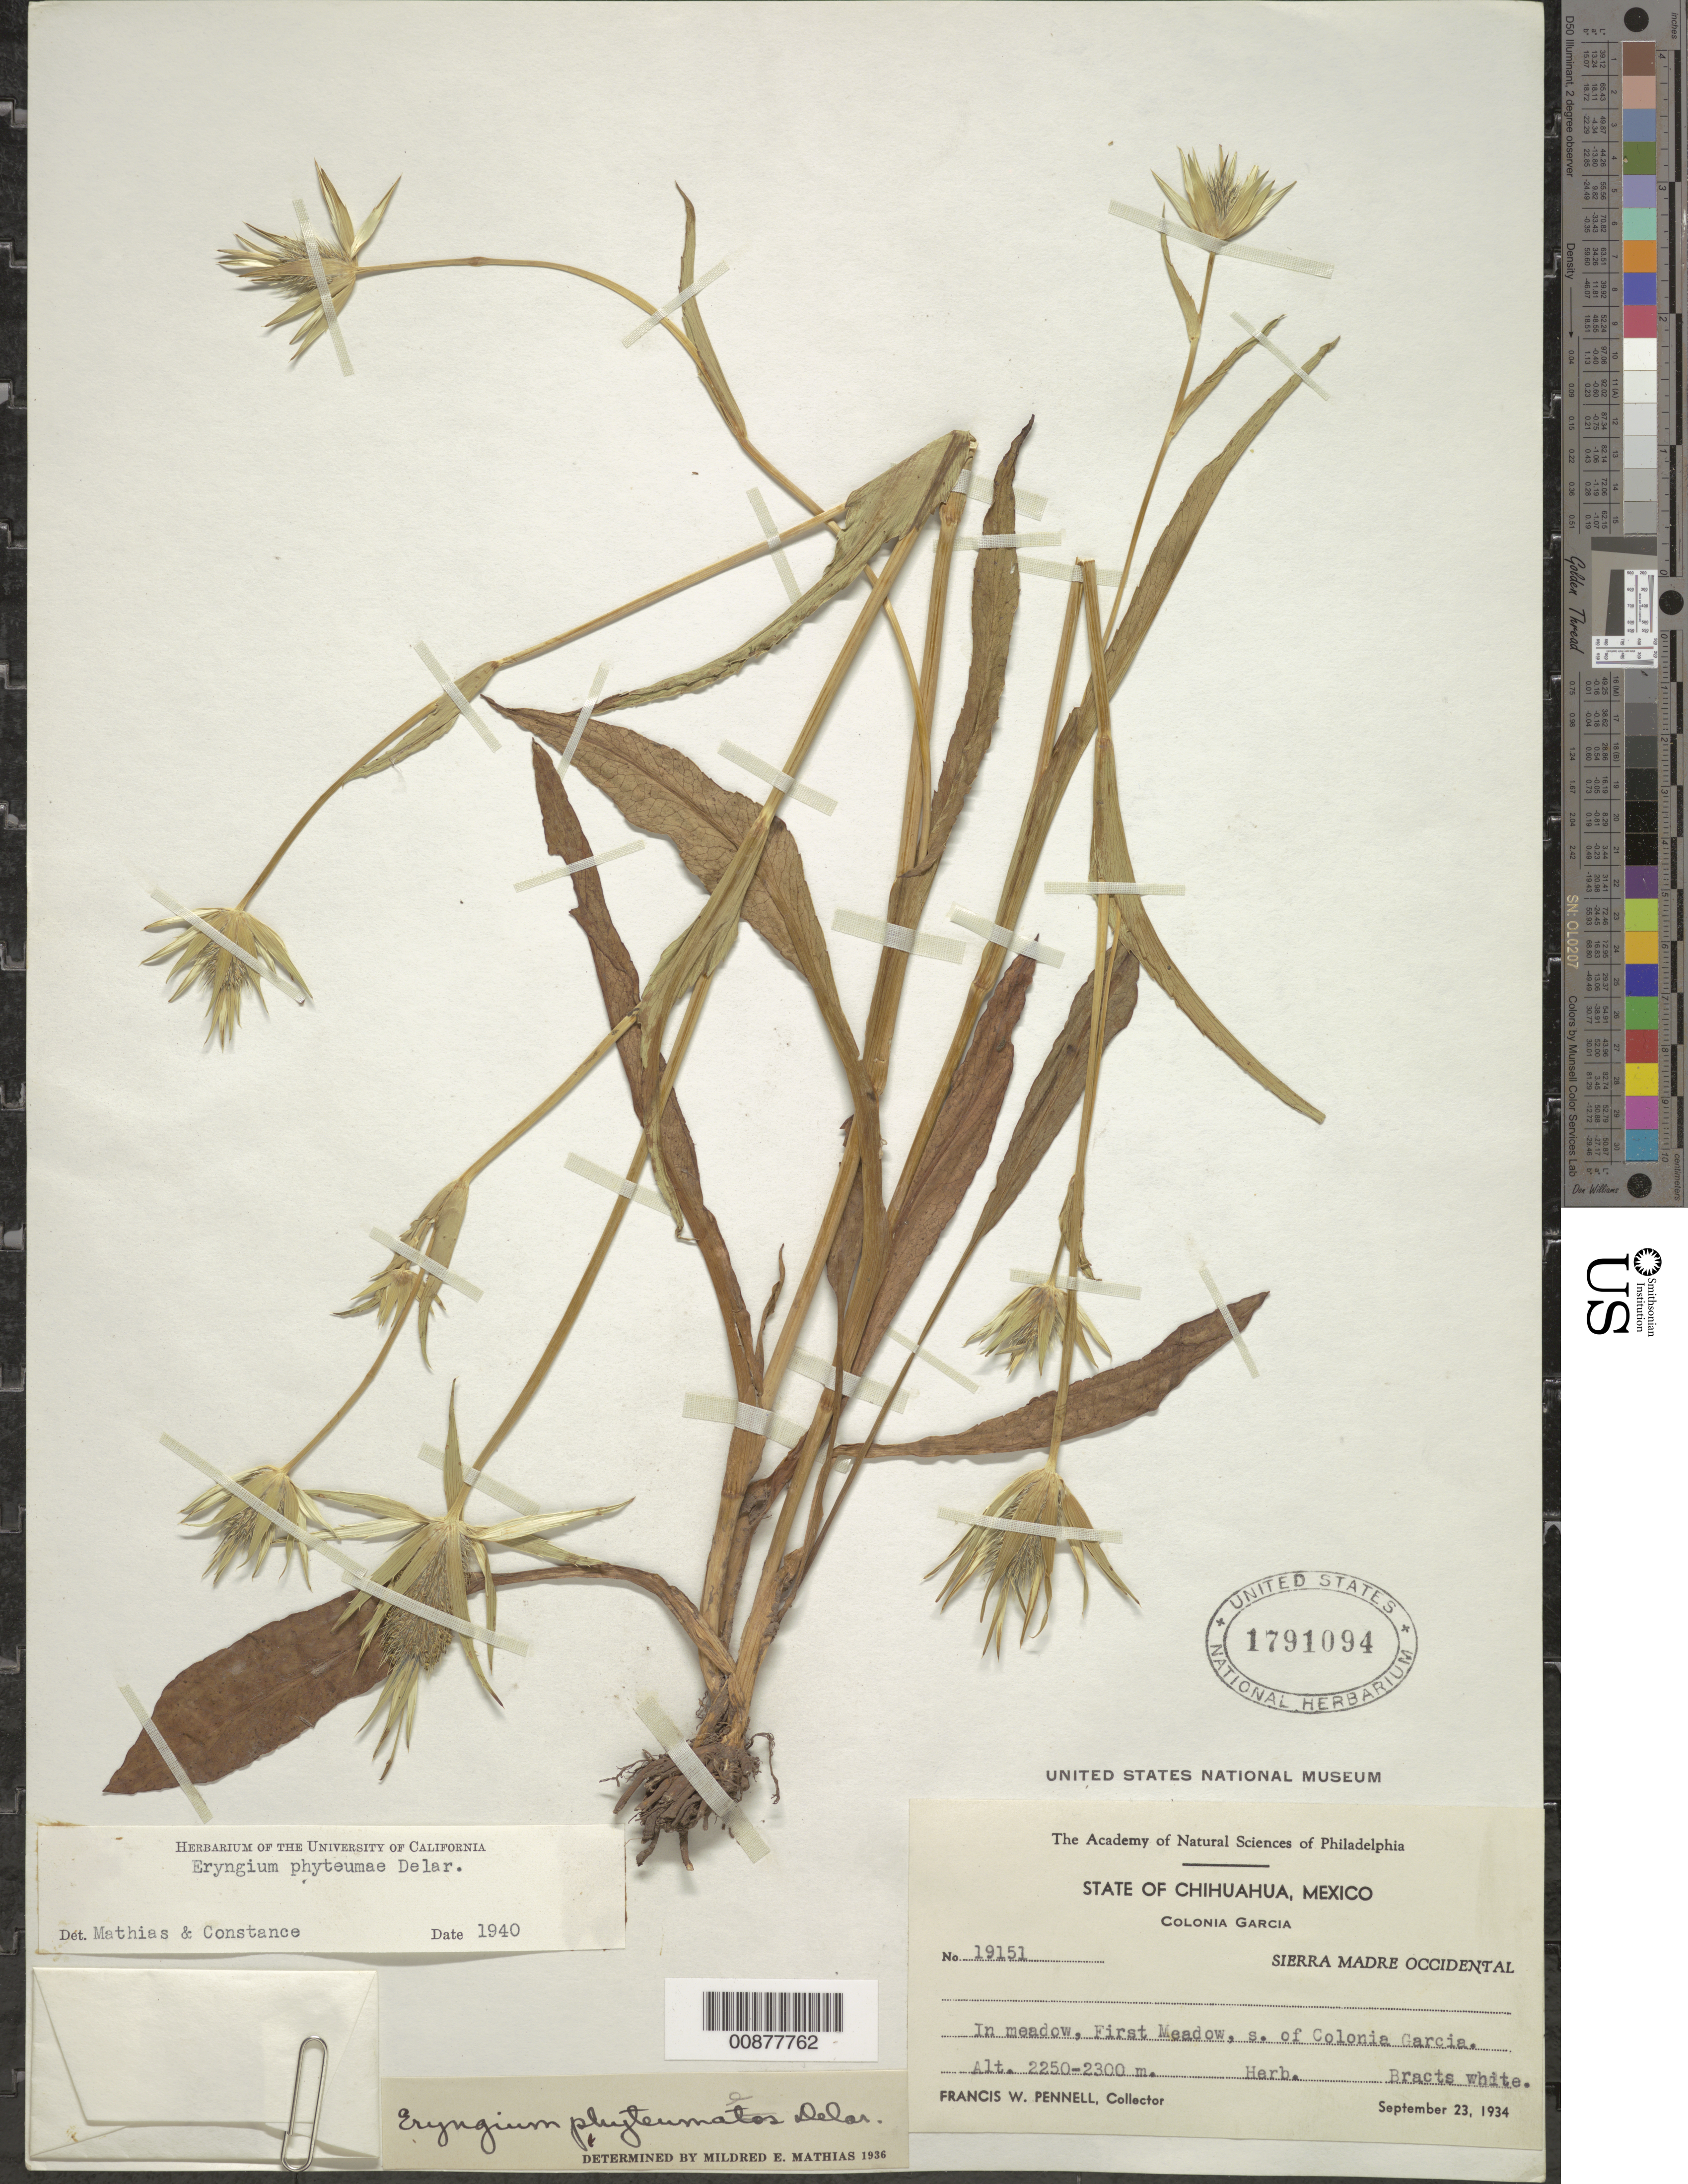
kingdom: Plantae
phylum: Tracheophyta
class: Magnoliopsida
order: Apiales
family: Apiaceae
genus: Eryngium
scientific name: Eryngium phyteumae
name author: F. Delaroche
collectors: F. W. Pennell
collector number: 19151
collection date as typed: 23 Sep 1934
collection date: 1934-09-23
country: Mexico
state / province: Chihuahua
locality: Colonia García, Sierra Madre Occidental, Chihuahua.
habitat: In meadow, First Meadow, S. of Colonia García.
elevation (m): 2300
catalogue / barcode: US 1791094